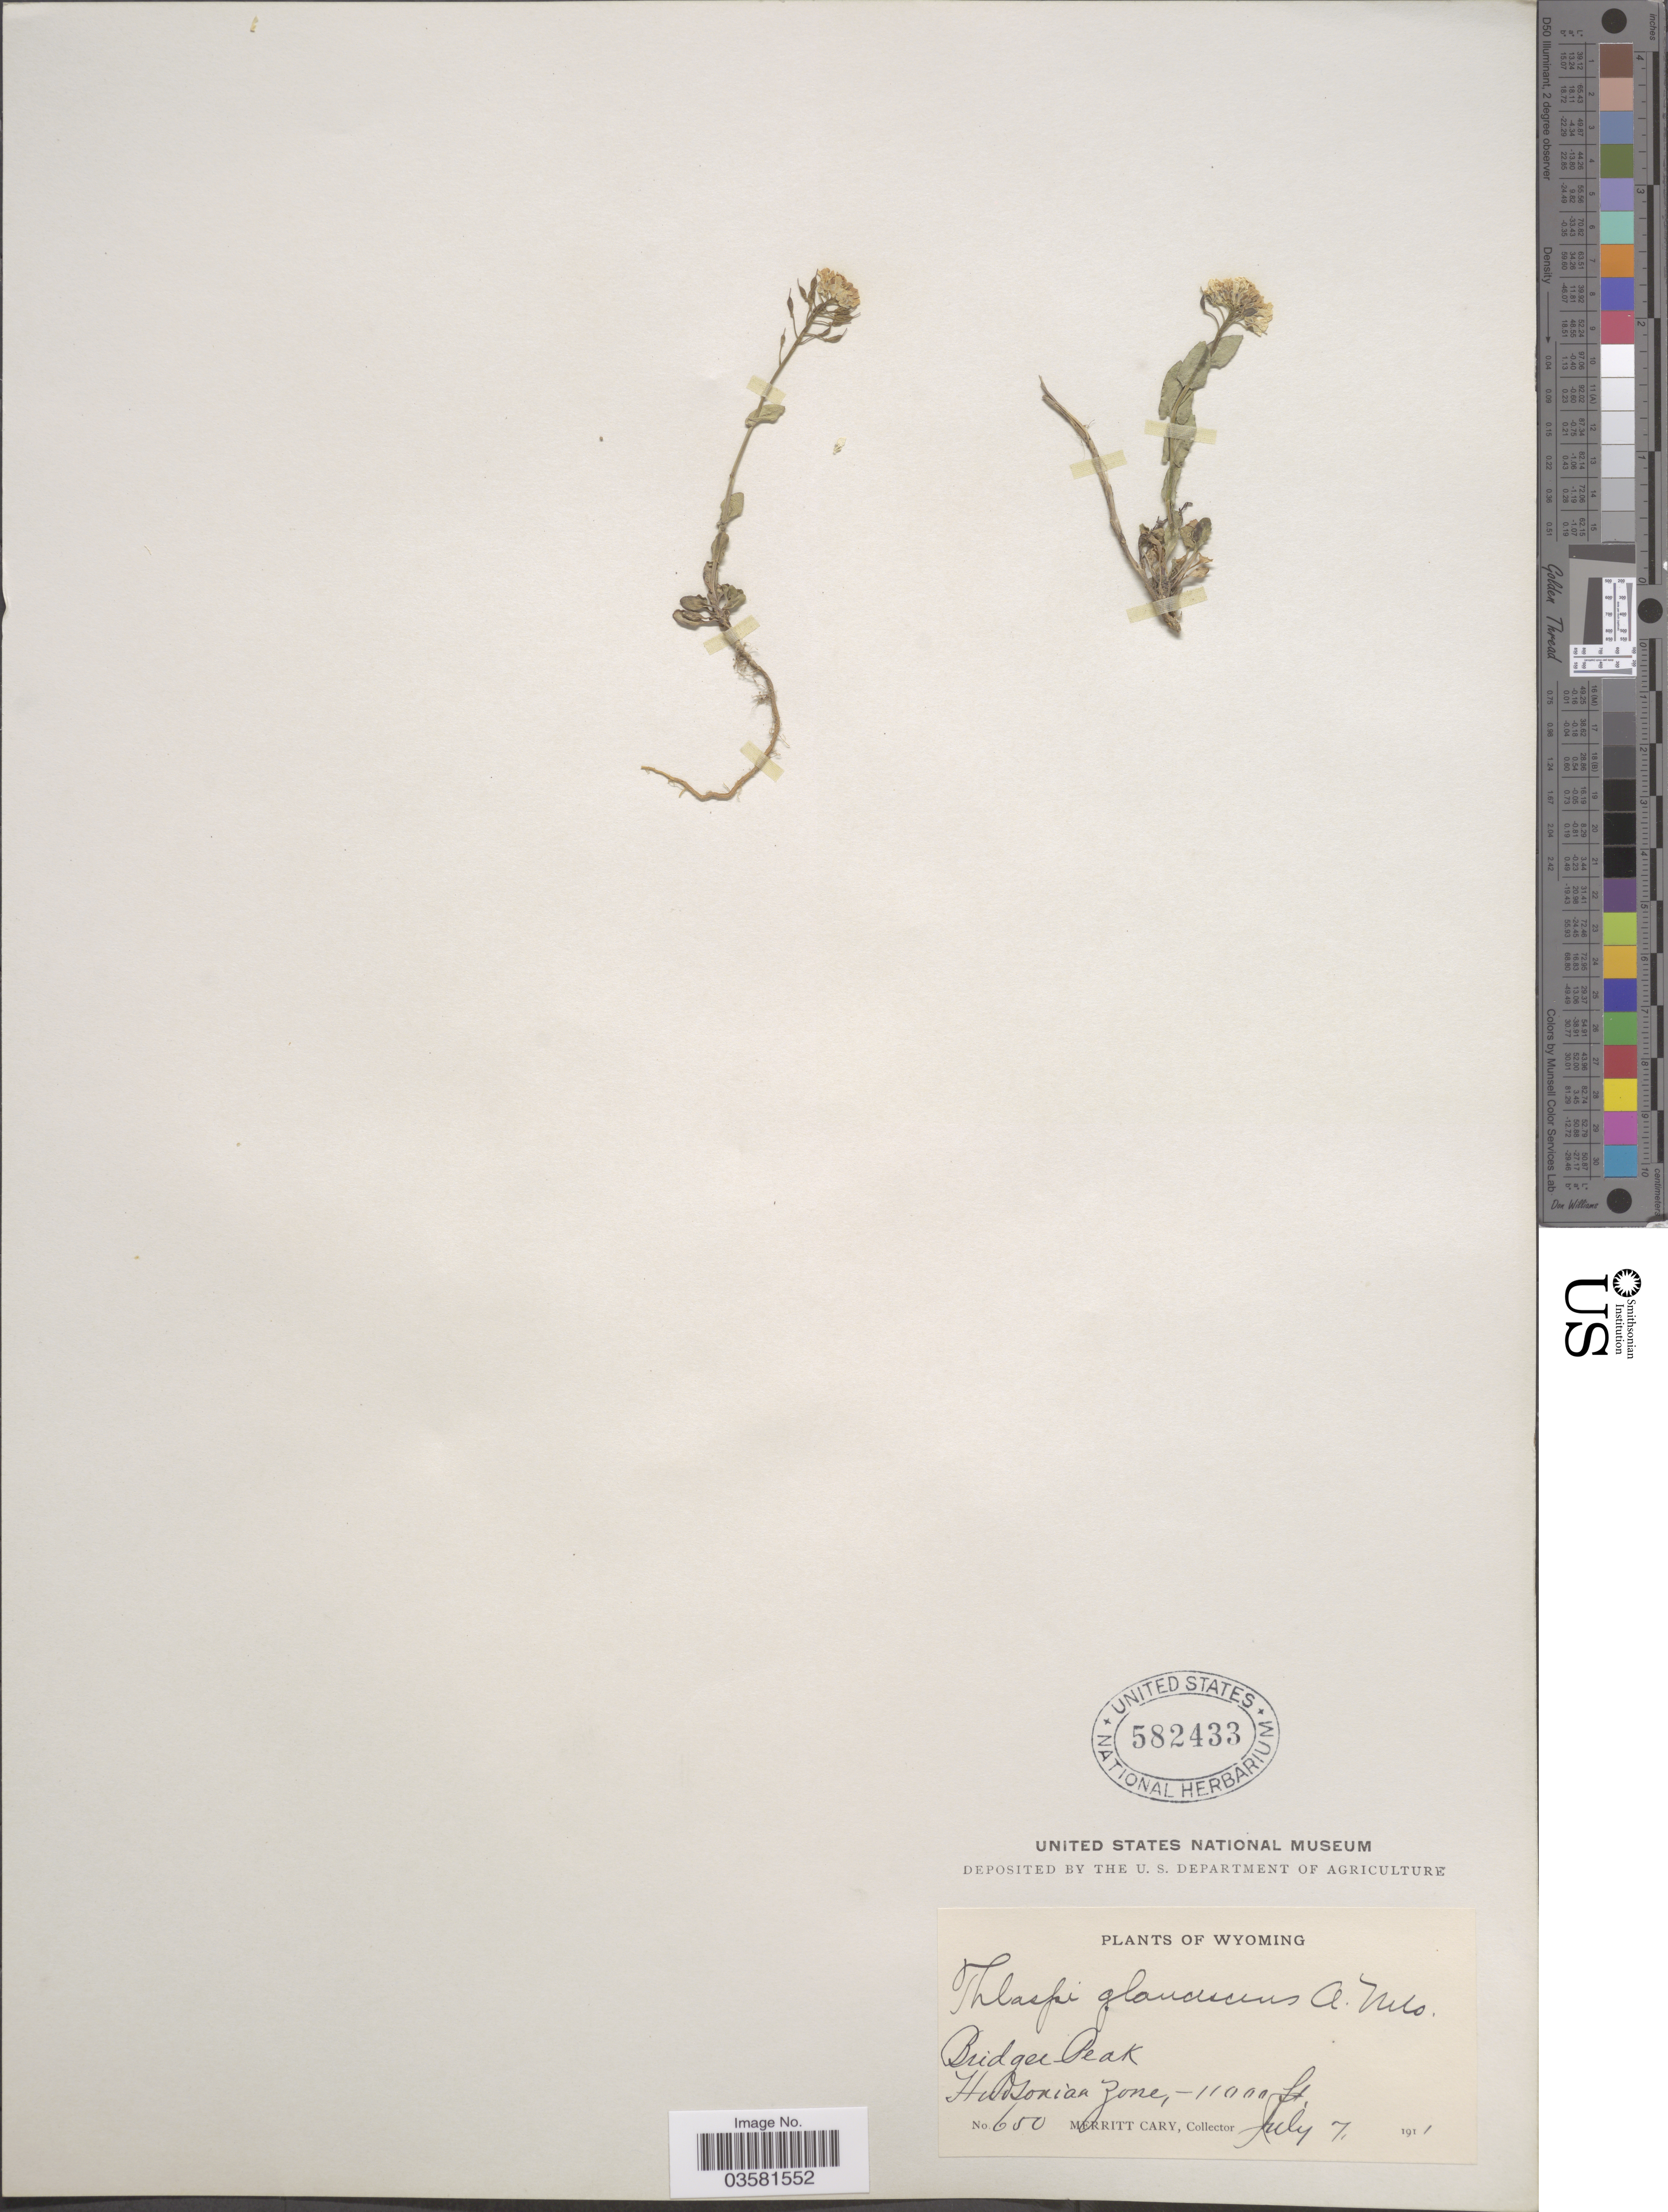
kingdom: Plantae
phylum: Tracheophyta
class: Magnoliopsida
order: Brassicales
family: Brassicaceae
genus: Thlaspi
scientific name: Thlaspi fendleri var. glaucum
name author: (A. Nelson) C.L. Hitchc.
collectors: M. Cary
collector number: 650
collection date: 1911-07-07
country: United States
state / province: Wyoming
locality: Bridger Peak. Hudsonian Zone.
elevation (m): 3353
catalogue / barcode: US 582433